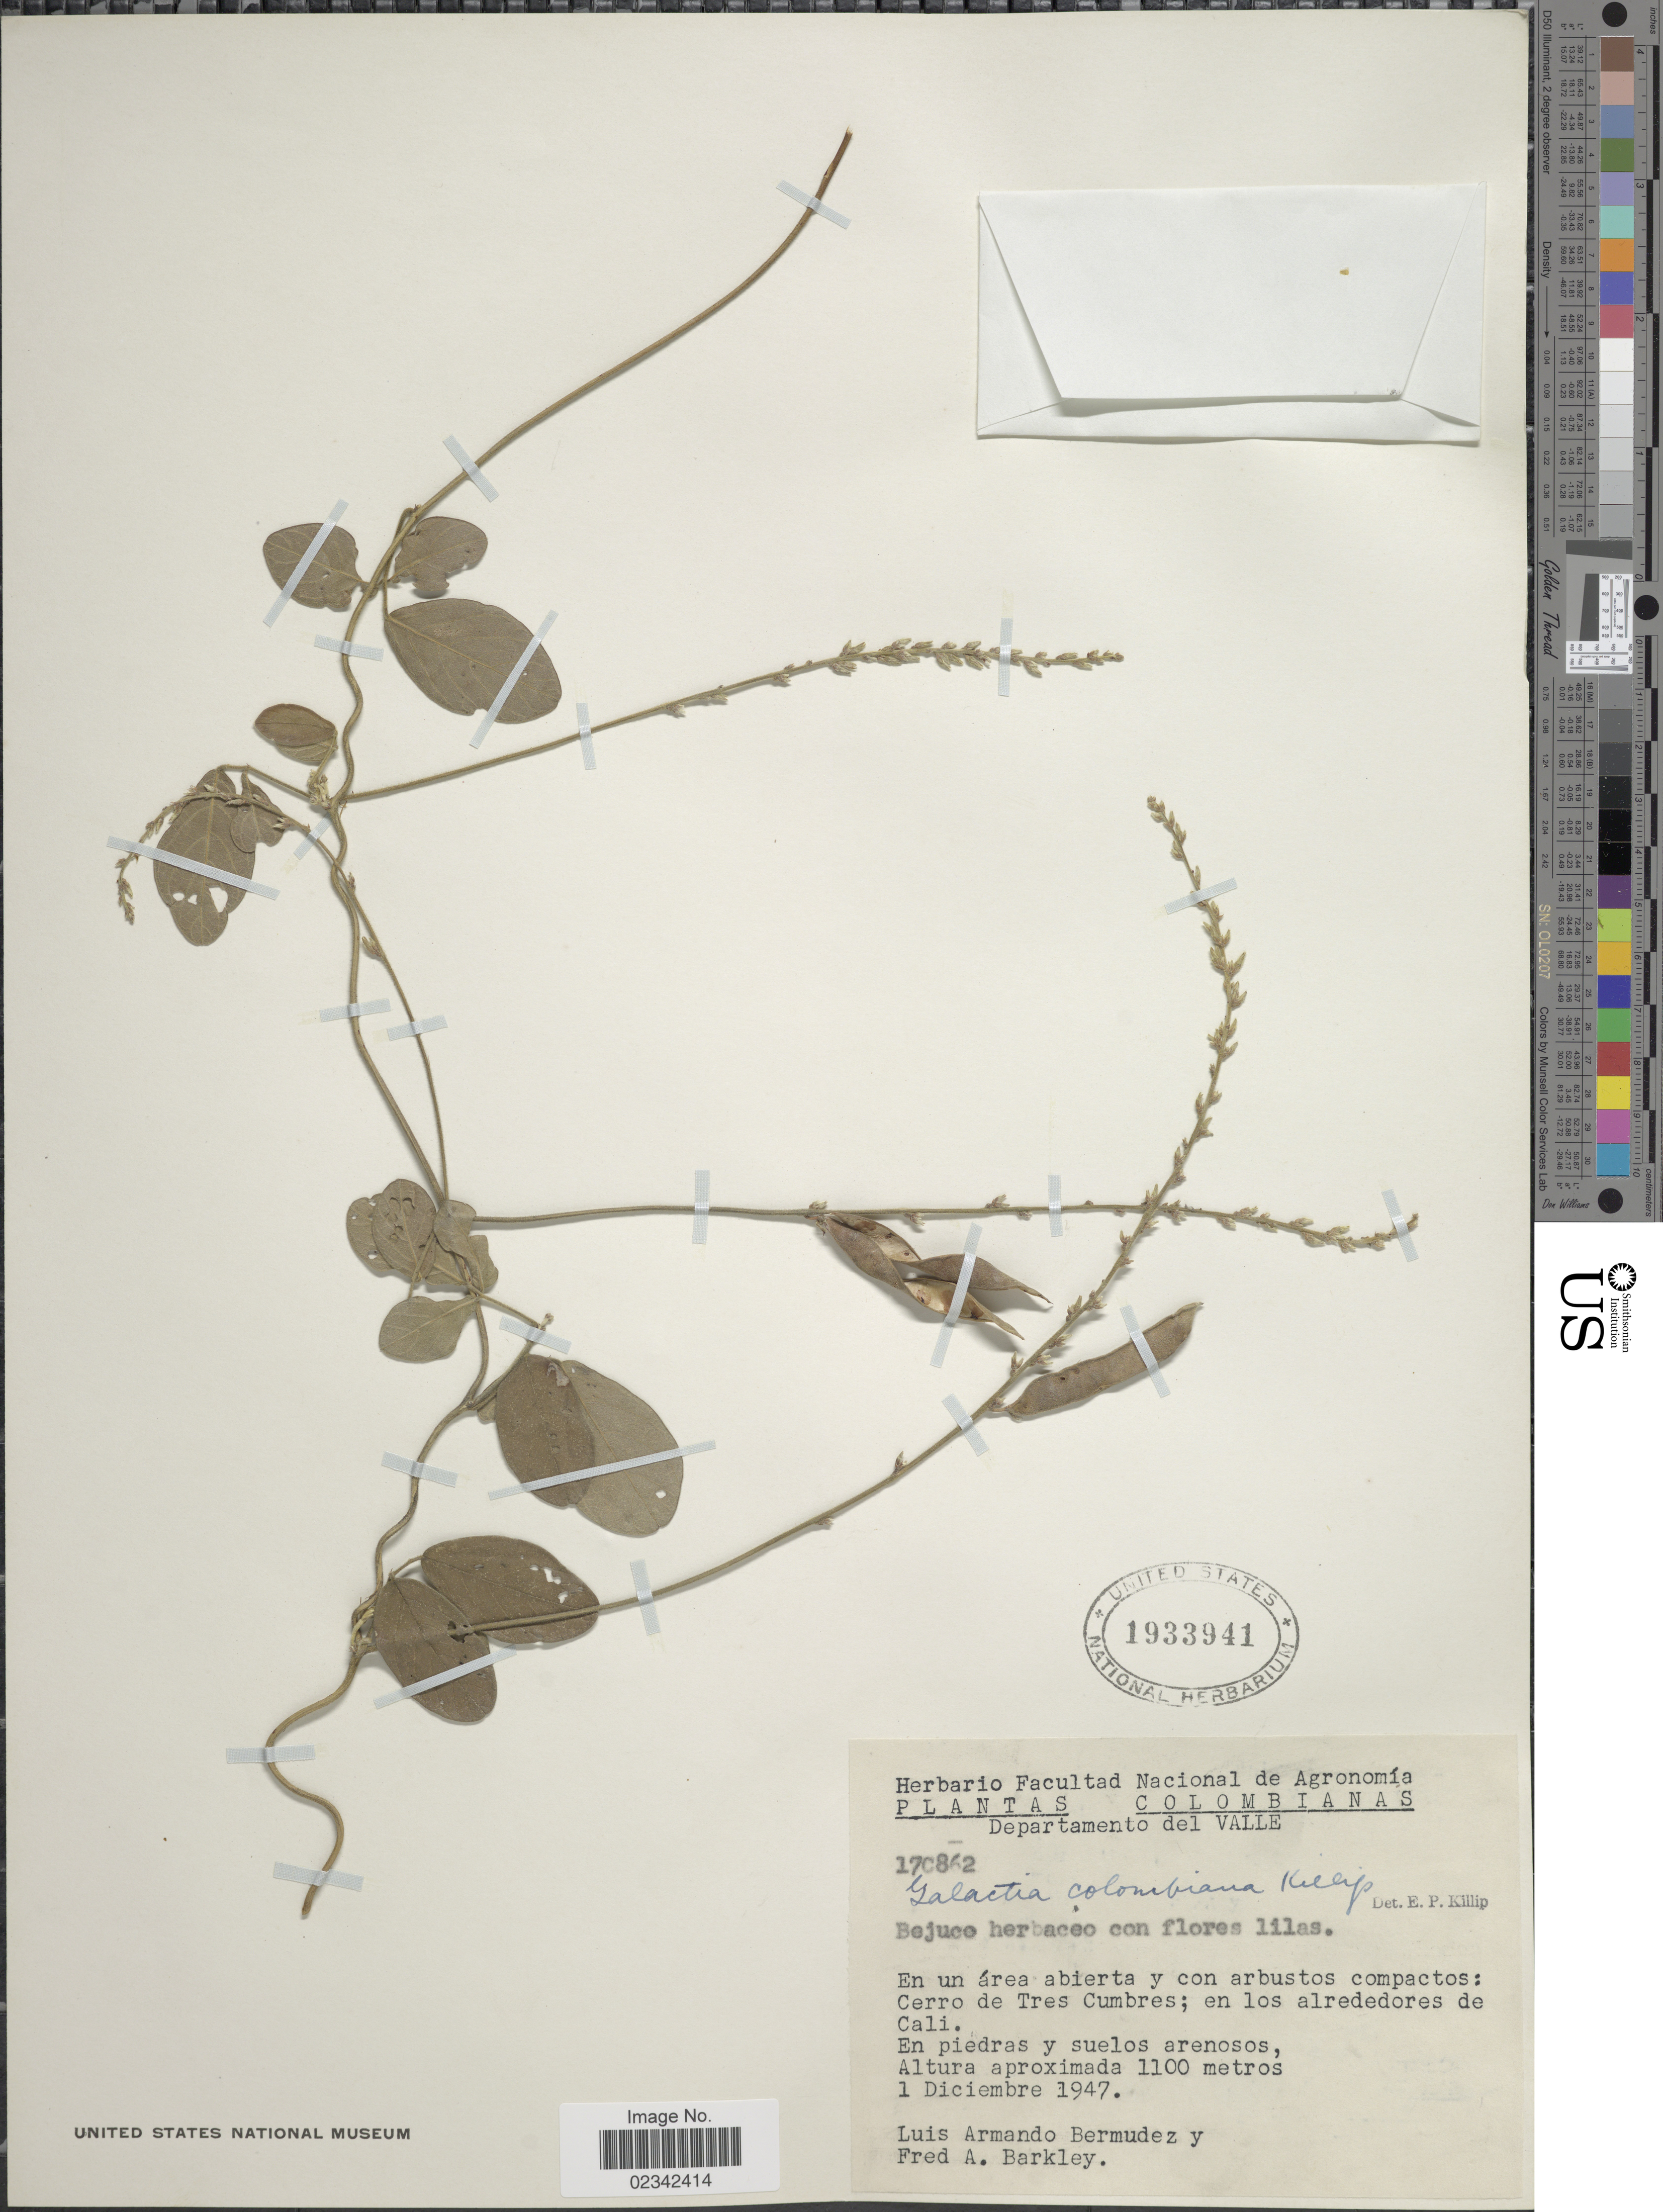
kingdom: Plantae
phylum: Tracheophyta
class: Magnoliopsida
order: Fabales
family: Fabaceae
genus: Galactia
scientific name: Galactia striata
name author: (Jacq.) Urb.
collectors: L. Bermudez & F. A. Barkley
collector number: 17C862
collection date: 1947-12-01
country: Colombia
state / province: Valle del Cauca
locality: Departamento del Valle, Cerro de Tres Cumbres; en los alrededores de Cali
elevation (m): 1100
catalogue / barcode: US 1933941